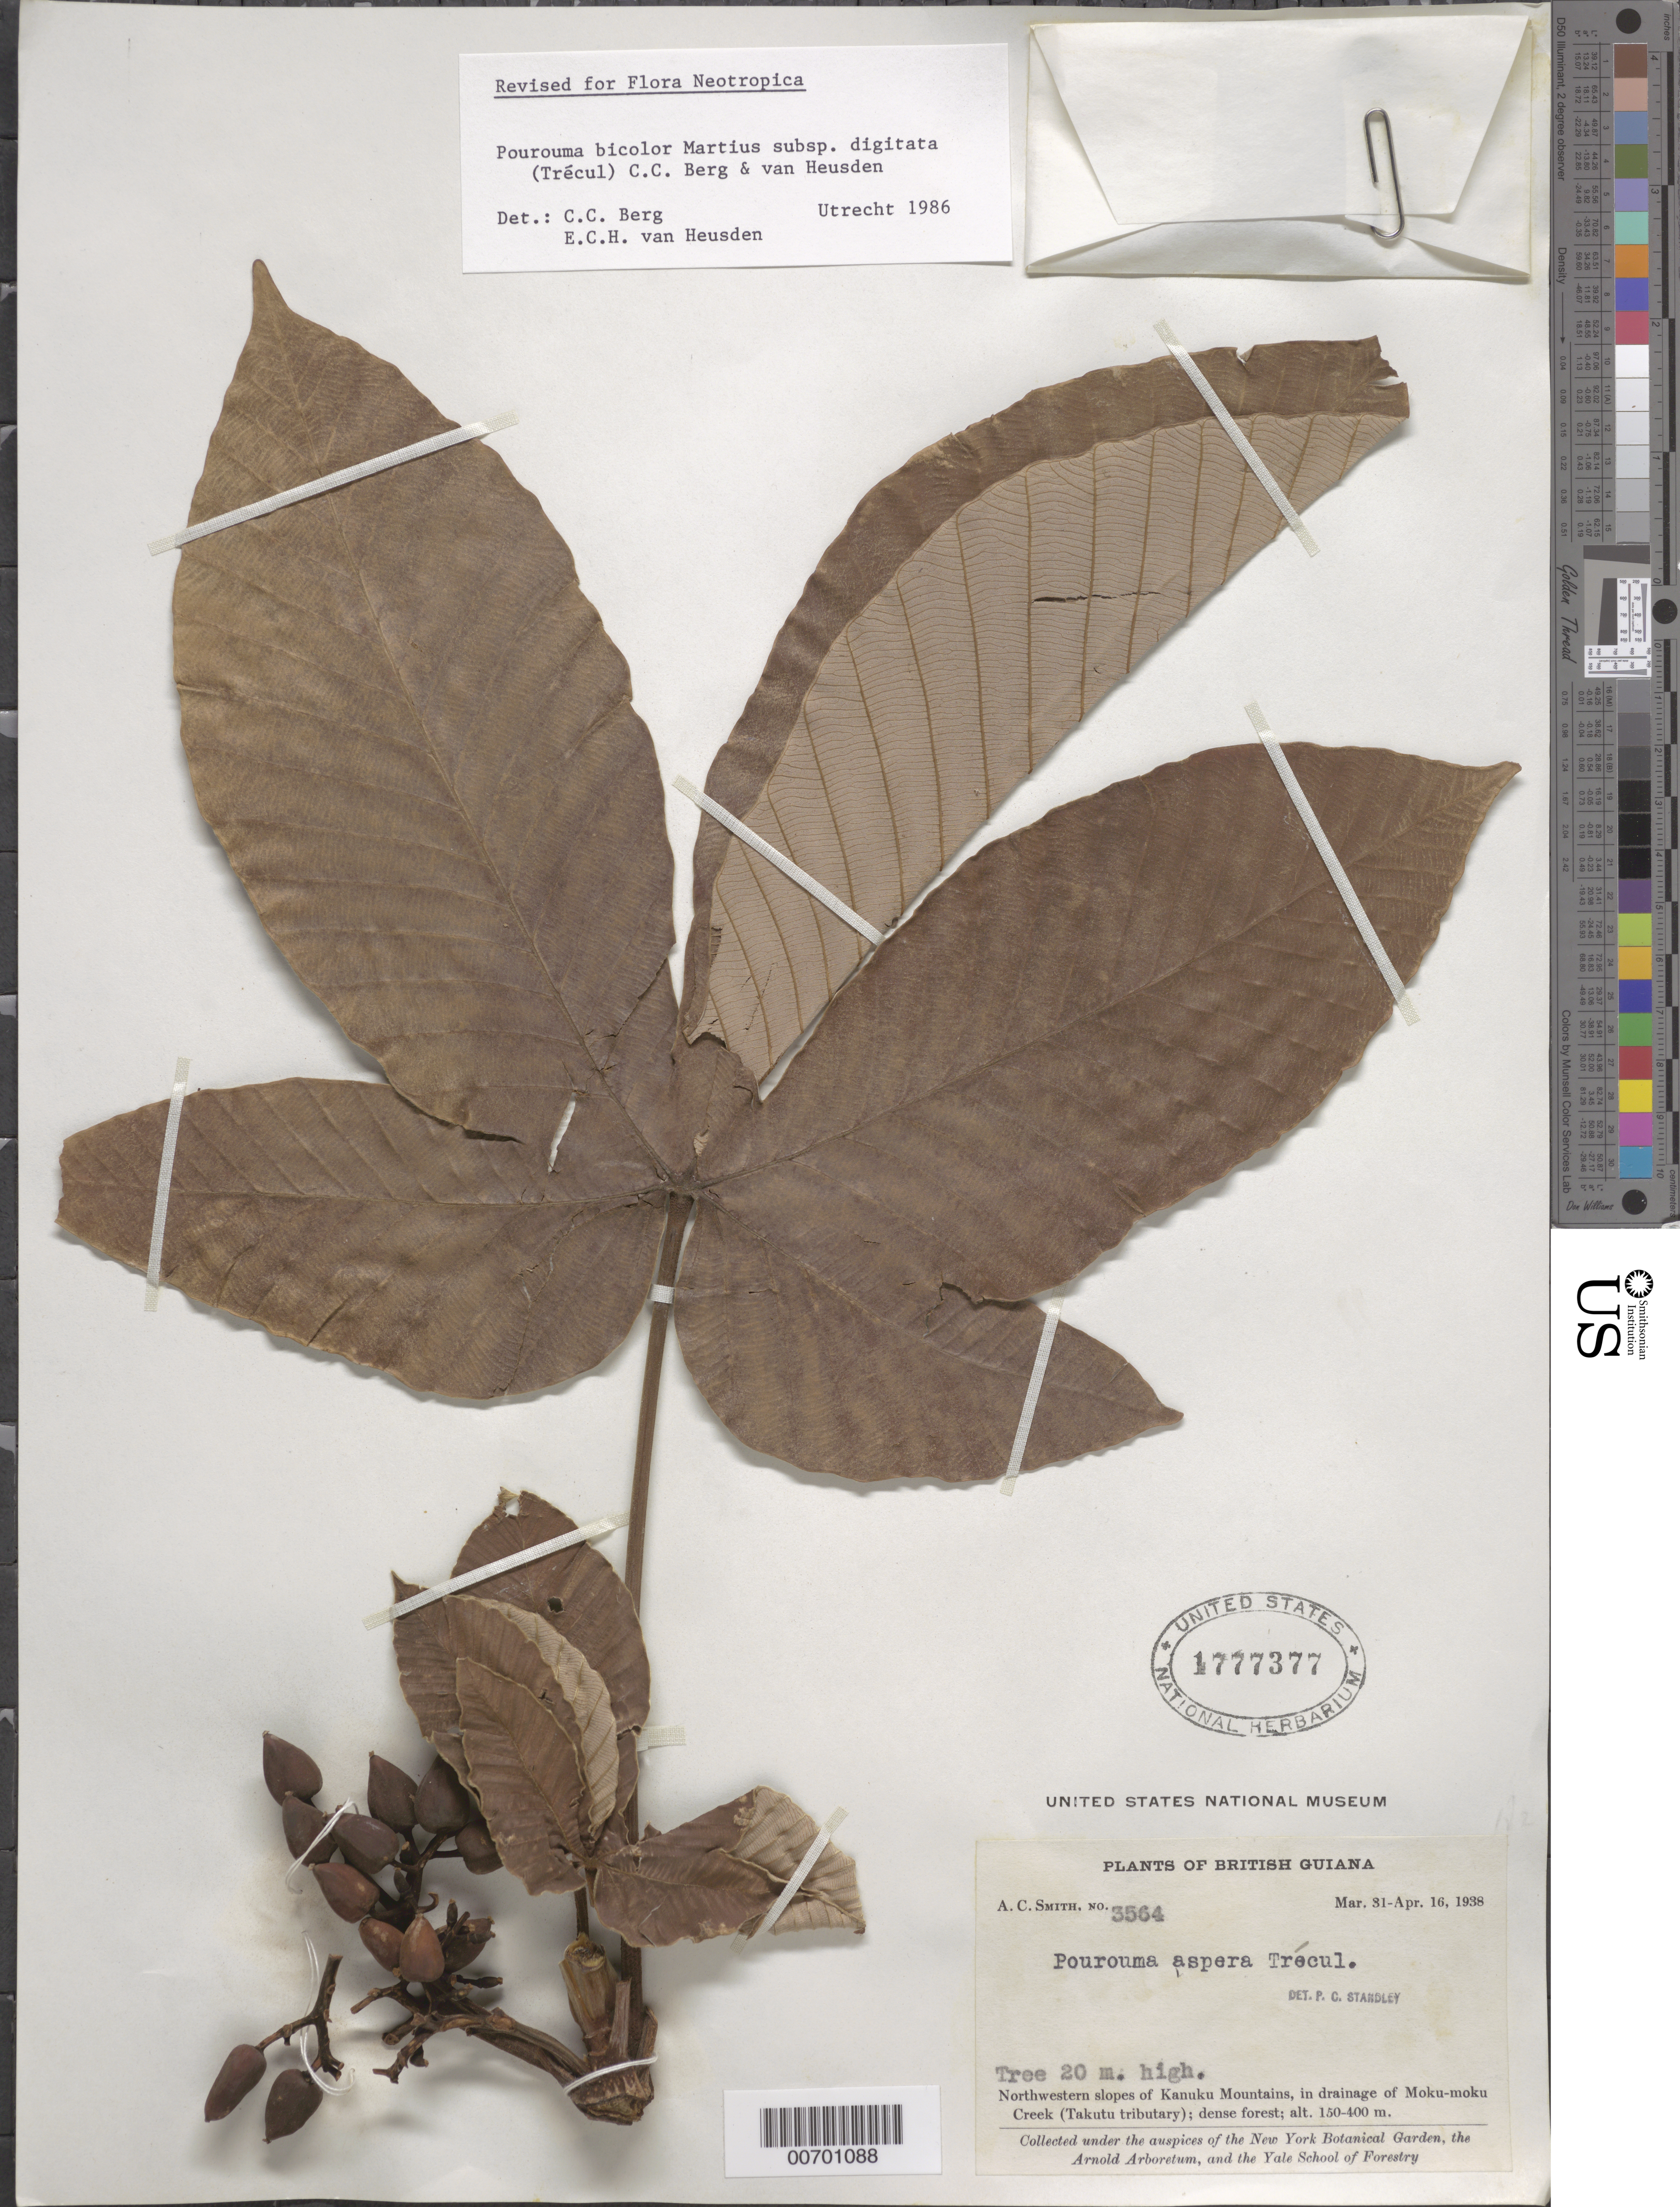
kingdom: Plantae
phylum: Tracheophyta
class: Magnoliopsida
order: Rosales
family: Urticaceae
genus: Pourouma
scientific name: Pourouma bicolor subsp. digitata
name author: (Trécul) C.C. Berg & Heusden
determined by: Berg, C. C.; Heusden, E. C.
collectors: A. C. Smith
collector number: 3564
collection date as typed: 31-Mar-38 to 16-Apr-38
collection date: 1938-03-31/1938-04-16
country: Guyana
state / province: U. Takutu-U. Essequibo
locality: Kanuku Mts., NW slopes, in drainage of Moku-moku Creek (Takutu tributary)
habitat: Dense forest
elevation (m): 150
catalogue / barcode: US 1777377